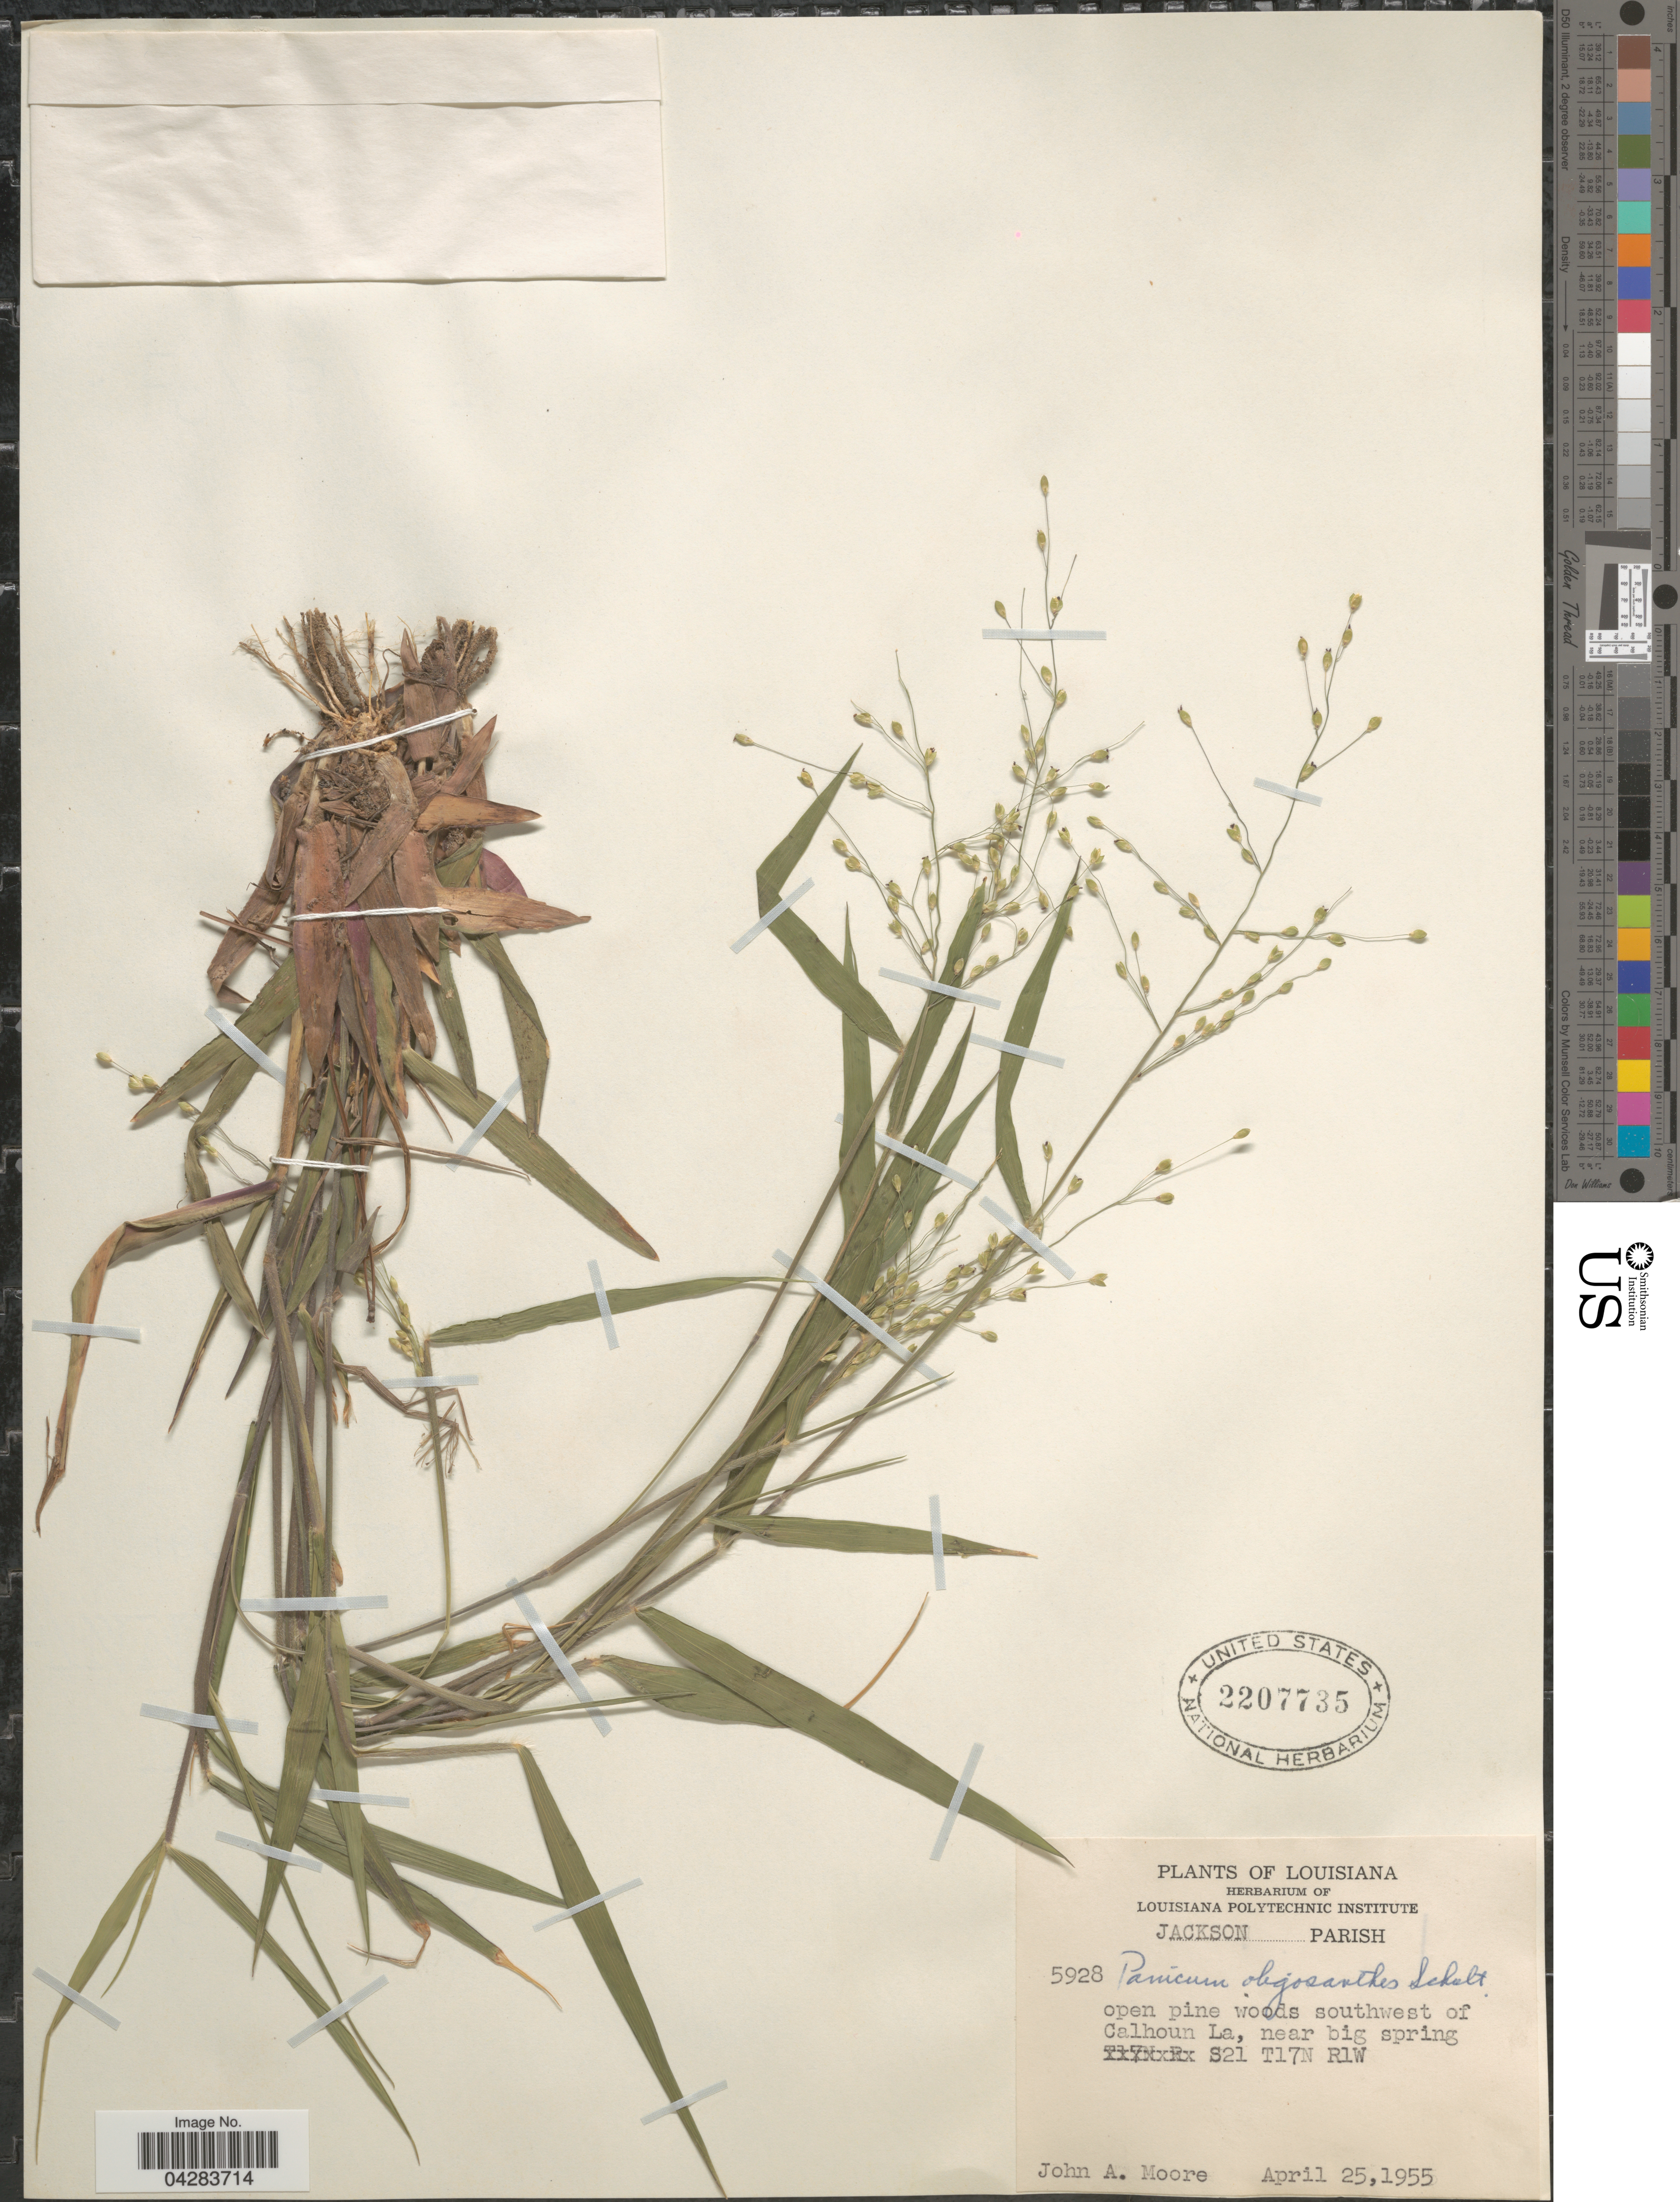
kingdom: Plantae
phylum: Tracheophyta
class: Liliopsida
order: Poales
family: Poaceae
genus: Dichanthelium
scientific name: Dichanthelium oligosanthes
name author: (Schult.) Gould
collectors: J. A. Moore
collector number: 5928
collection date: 1955-04-25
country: United States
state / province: Louisiana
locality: Jackson Parish. Open pine woods southwest of Calhoun, near big spring S21 T17N R1W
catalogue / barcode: US 2207735